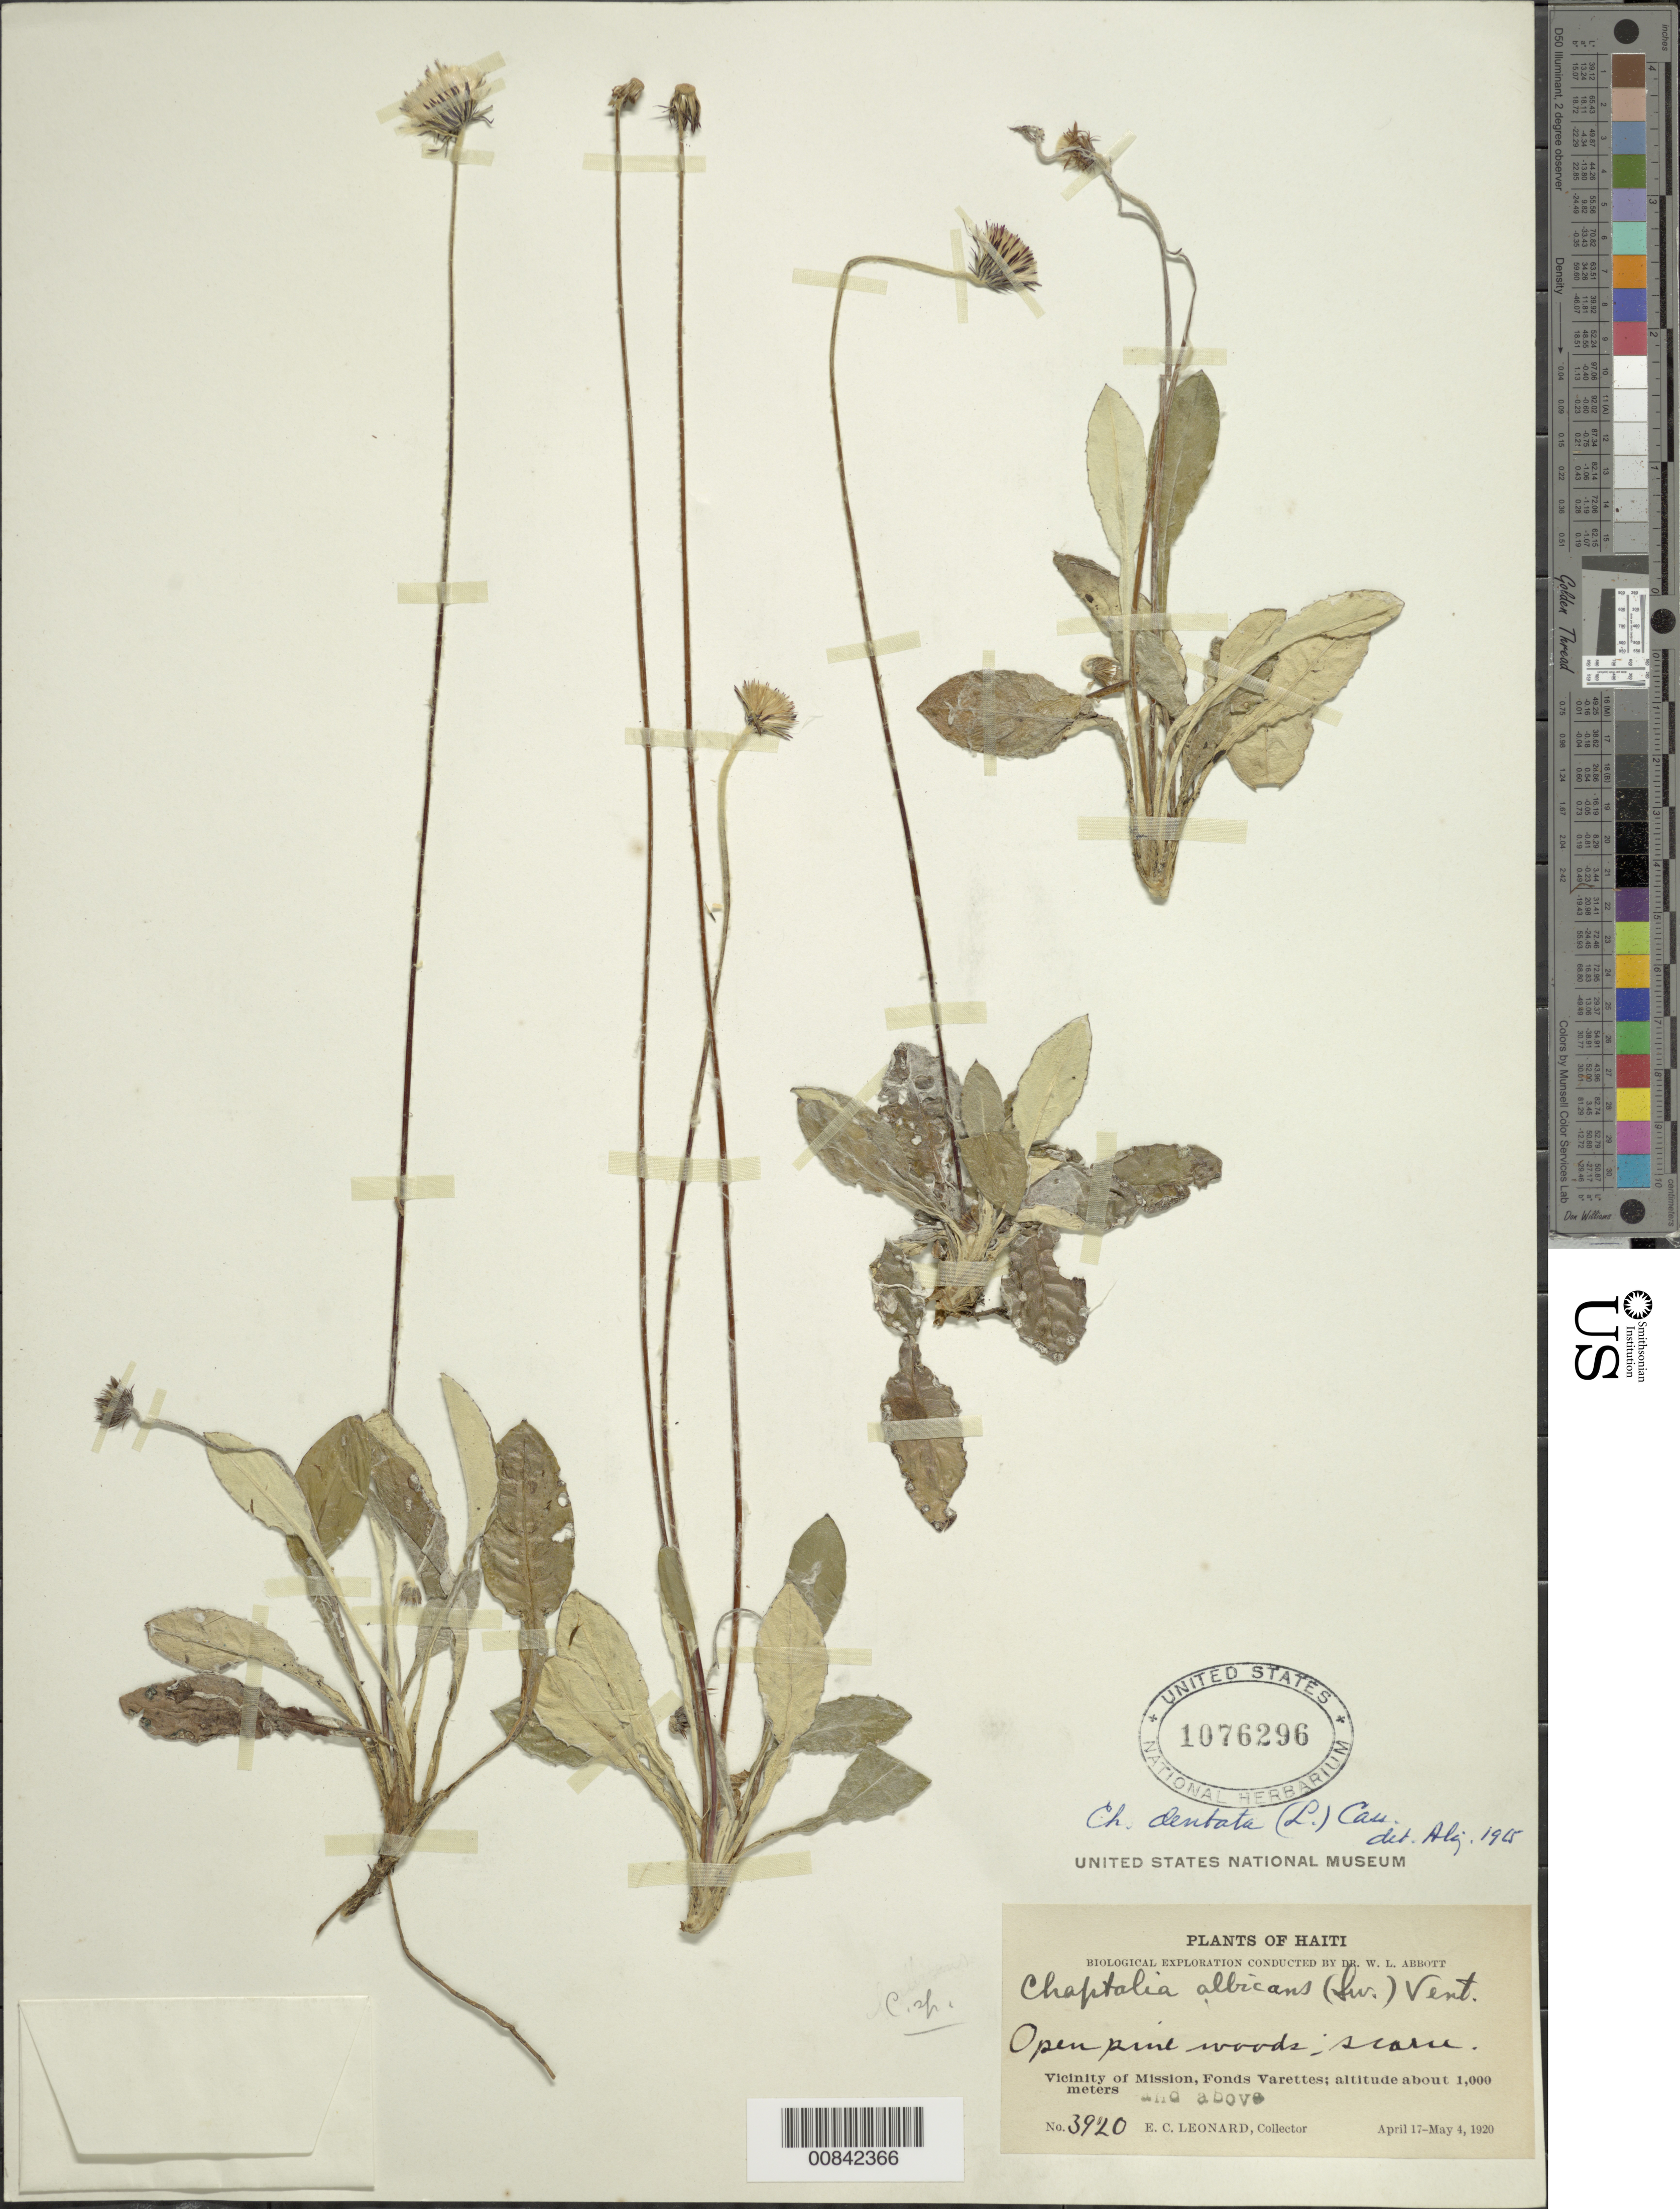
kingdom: Plantae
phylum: Tracheophyta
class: Magnoliopsida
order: Asterales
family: Asteraceae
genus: Chaptalia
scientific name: Chaptalia dentata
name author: (L.) Cass.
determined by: Liogier, Alain H.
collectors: E. C. Leonard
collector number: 3920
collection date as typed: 17 Apr 1920 to 04 May 1920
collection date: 1920-04-17/1920-05-04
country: Haiti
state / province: Ouest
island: Hispaniola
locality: Vicinity of Mission, Fond Verrettes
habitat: Open pine woods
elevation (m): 1000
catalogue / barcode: US 1076296